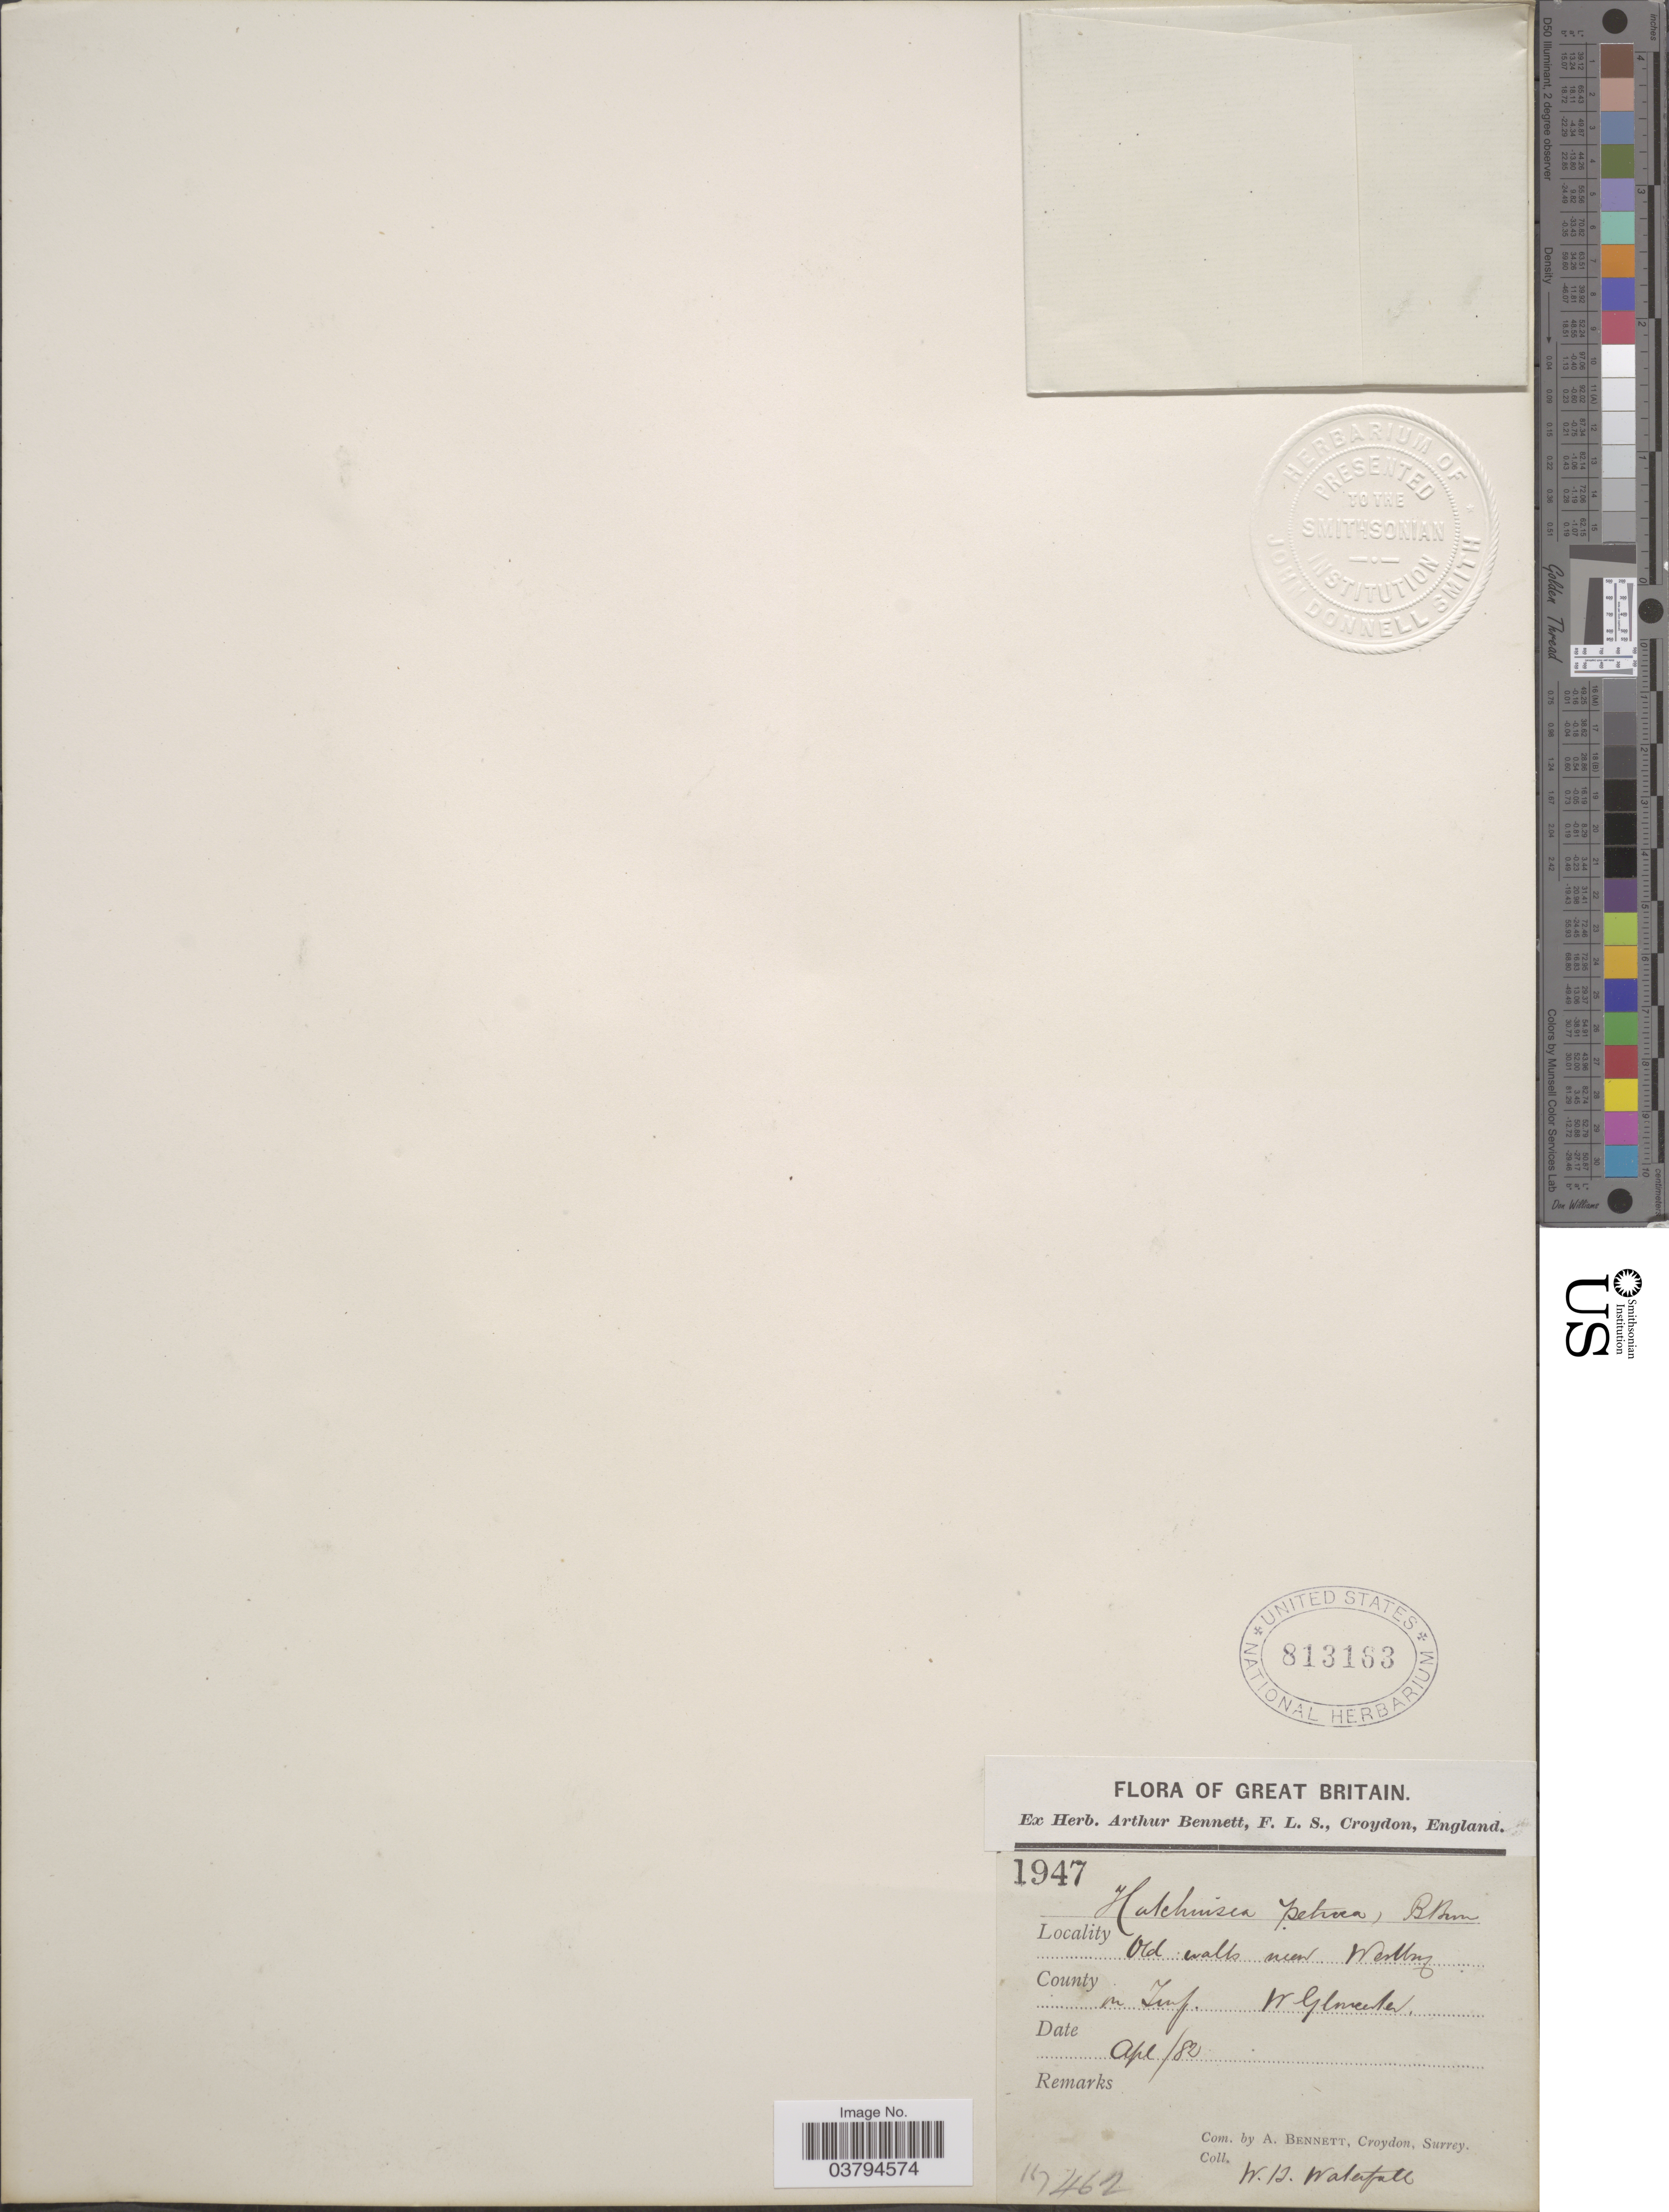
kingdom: Plantae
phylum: Tracheophyta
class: Magnoliopsida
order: Brassicales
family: Brassicaceae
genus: Hutchinsia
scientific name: Hutchinsia petraea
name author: W.T. Aiton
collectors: W. B. Waterfall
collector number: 1947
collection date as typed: Transcribed d/m/y: /4/82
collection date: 1882-04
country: United Kingdom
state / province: England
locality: Great Britain. Old walls near Westbury near W. Gloucester.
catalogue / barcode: US 813163